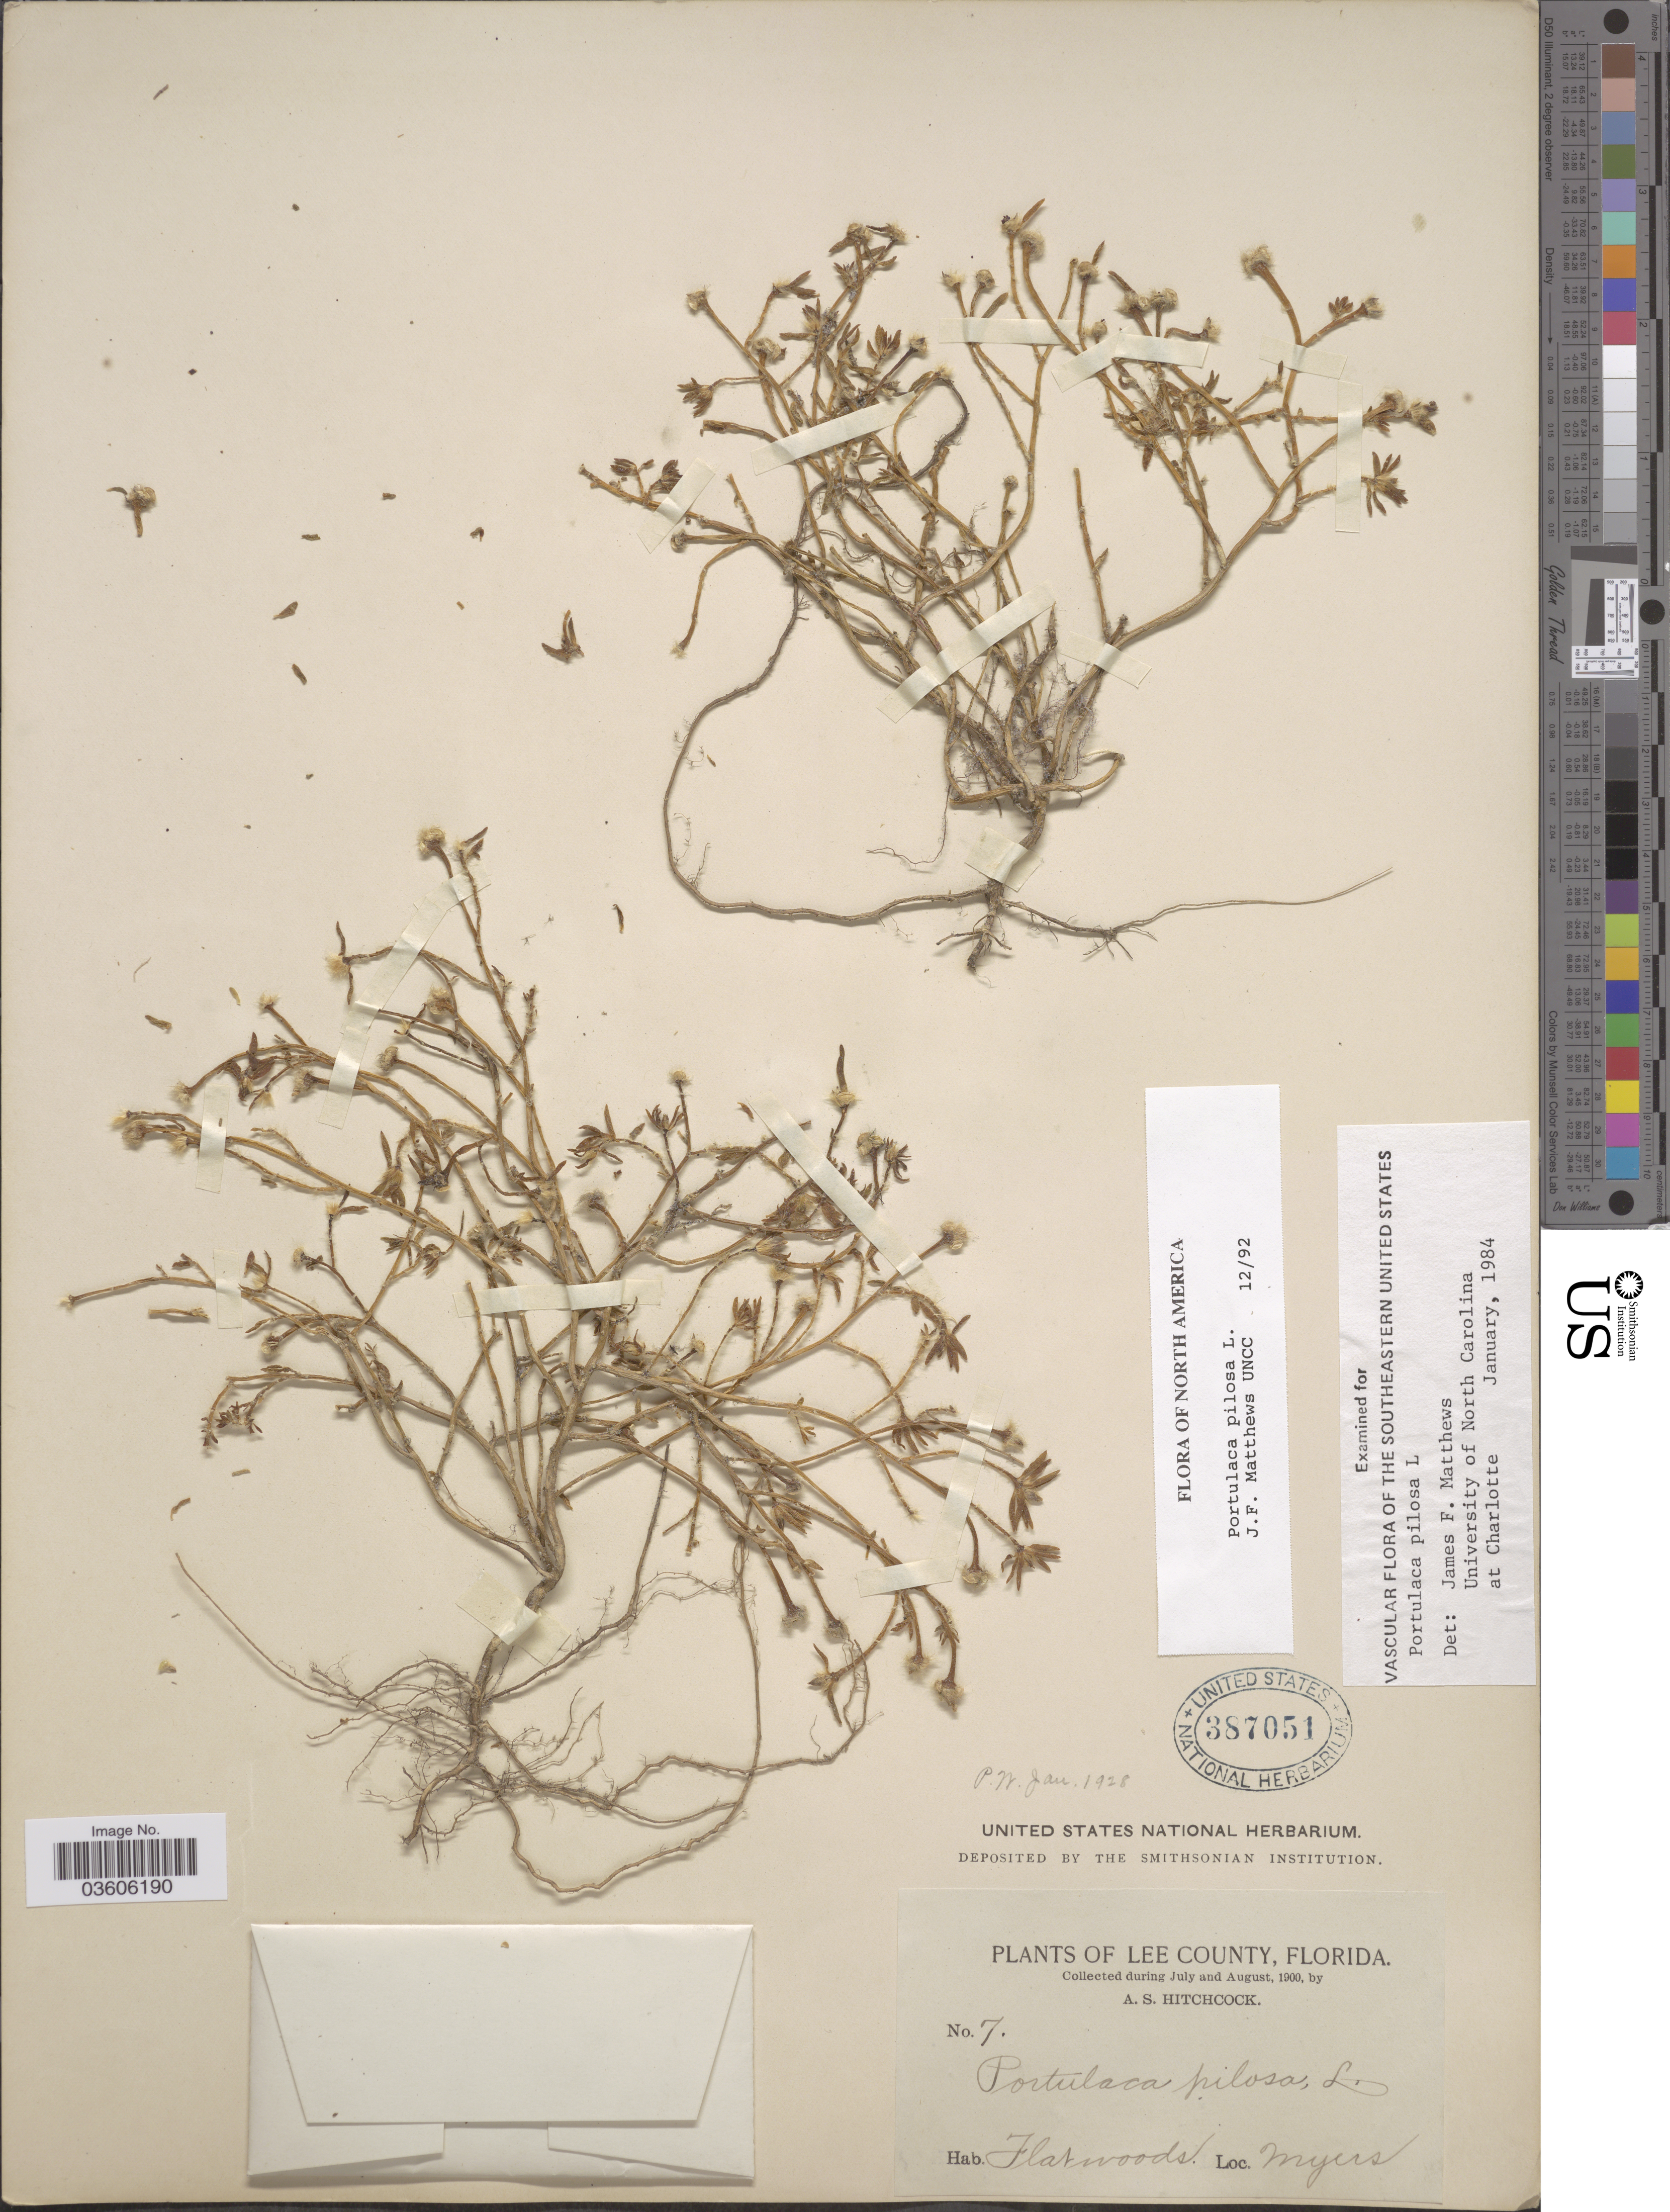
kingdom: Plantae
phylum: Tracheophyta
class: Magnoliopsida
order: Caryophyllales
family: Portulacaceae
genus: Portulaca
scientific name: Portulaca pilosa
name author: L.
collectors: A. S. Hitchcock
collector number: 7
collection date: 1900-07/1900-08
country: United States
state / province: Florida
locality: Lee County. Myers.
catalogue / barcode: US 387051